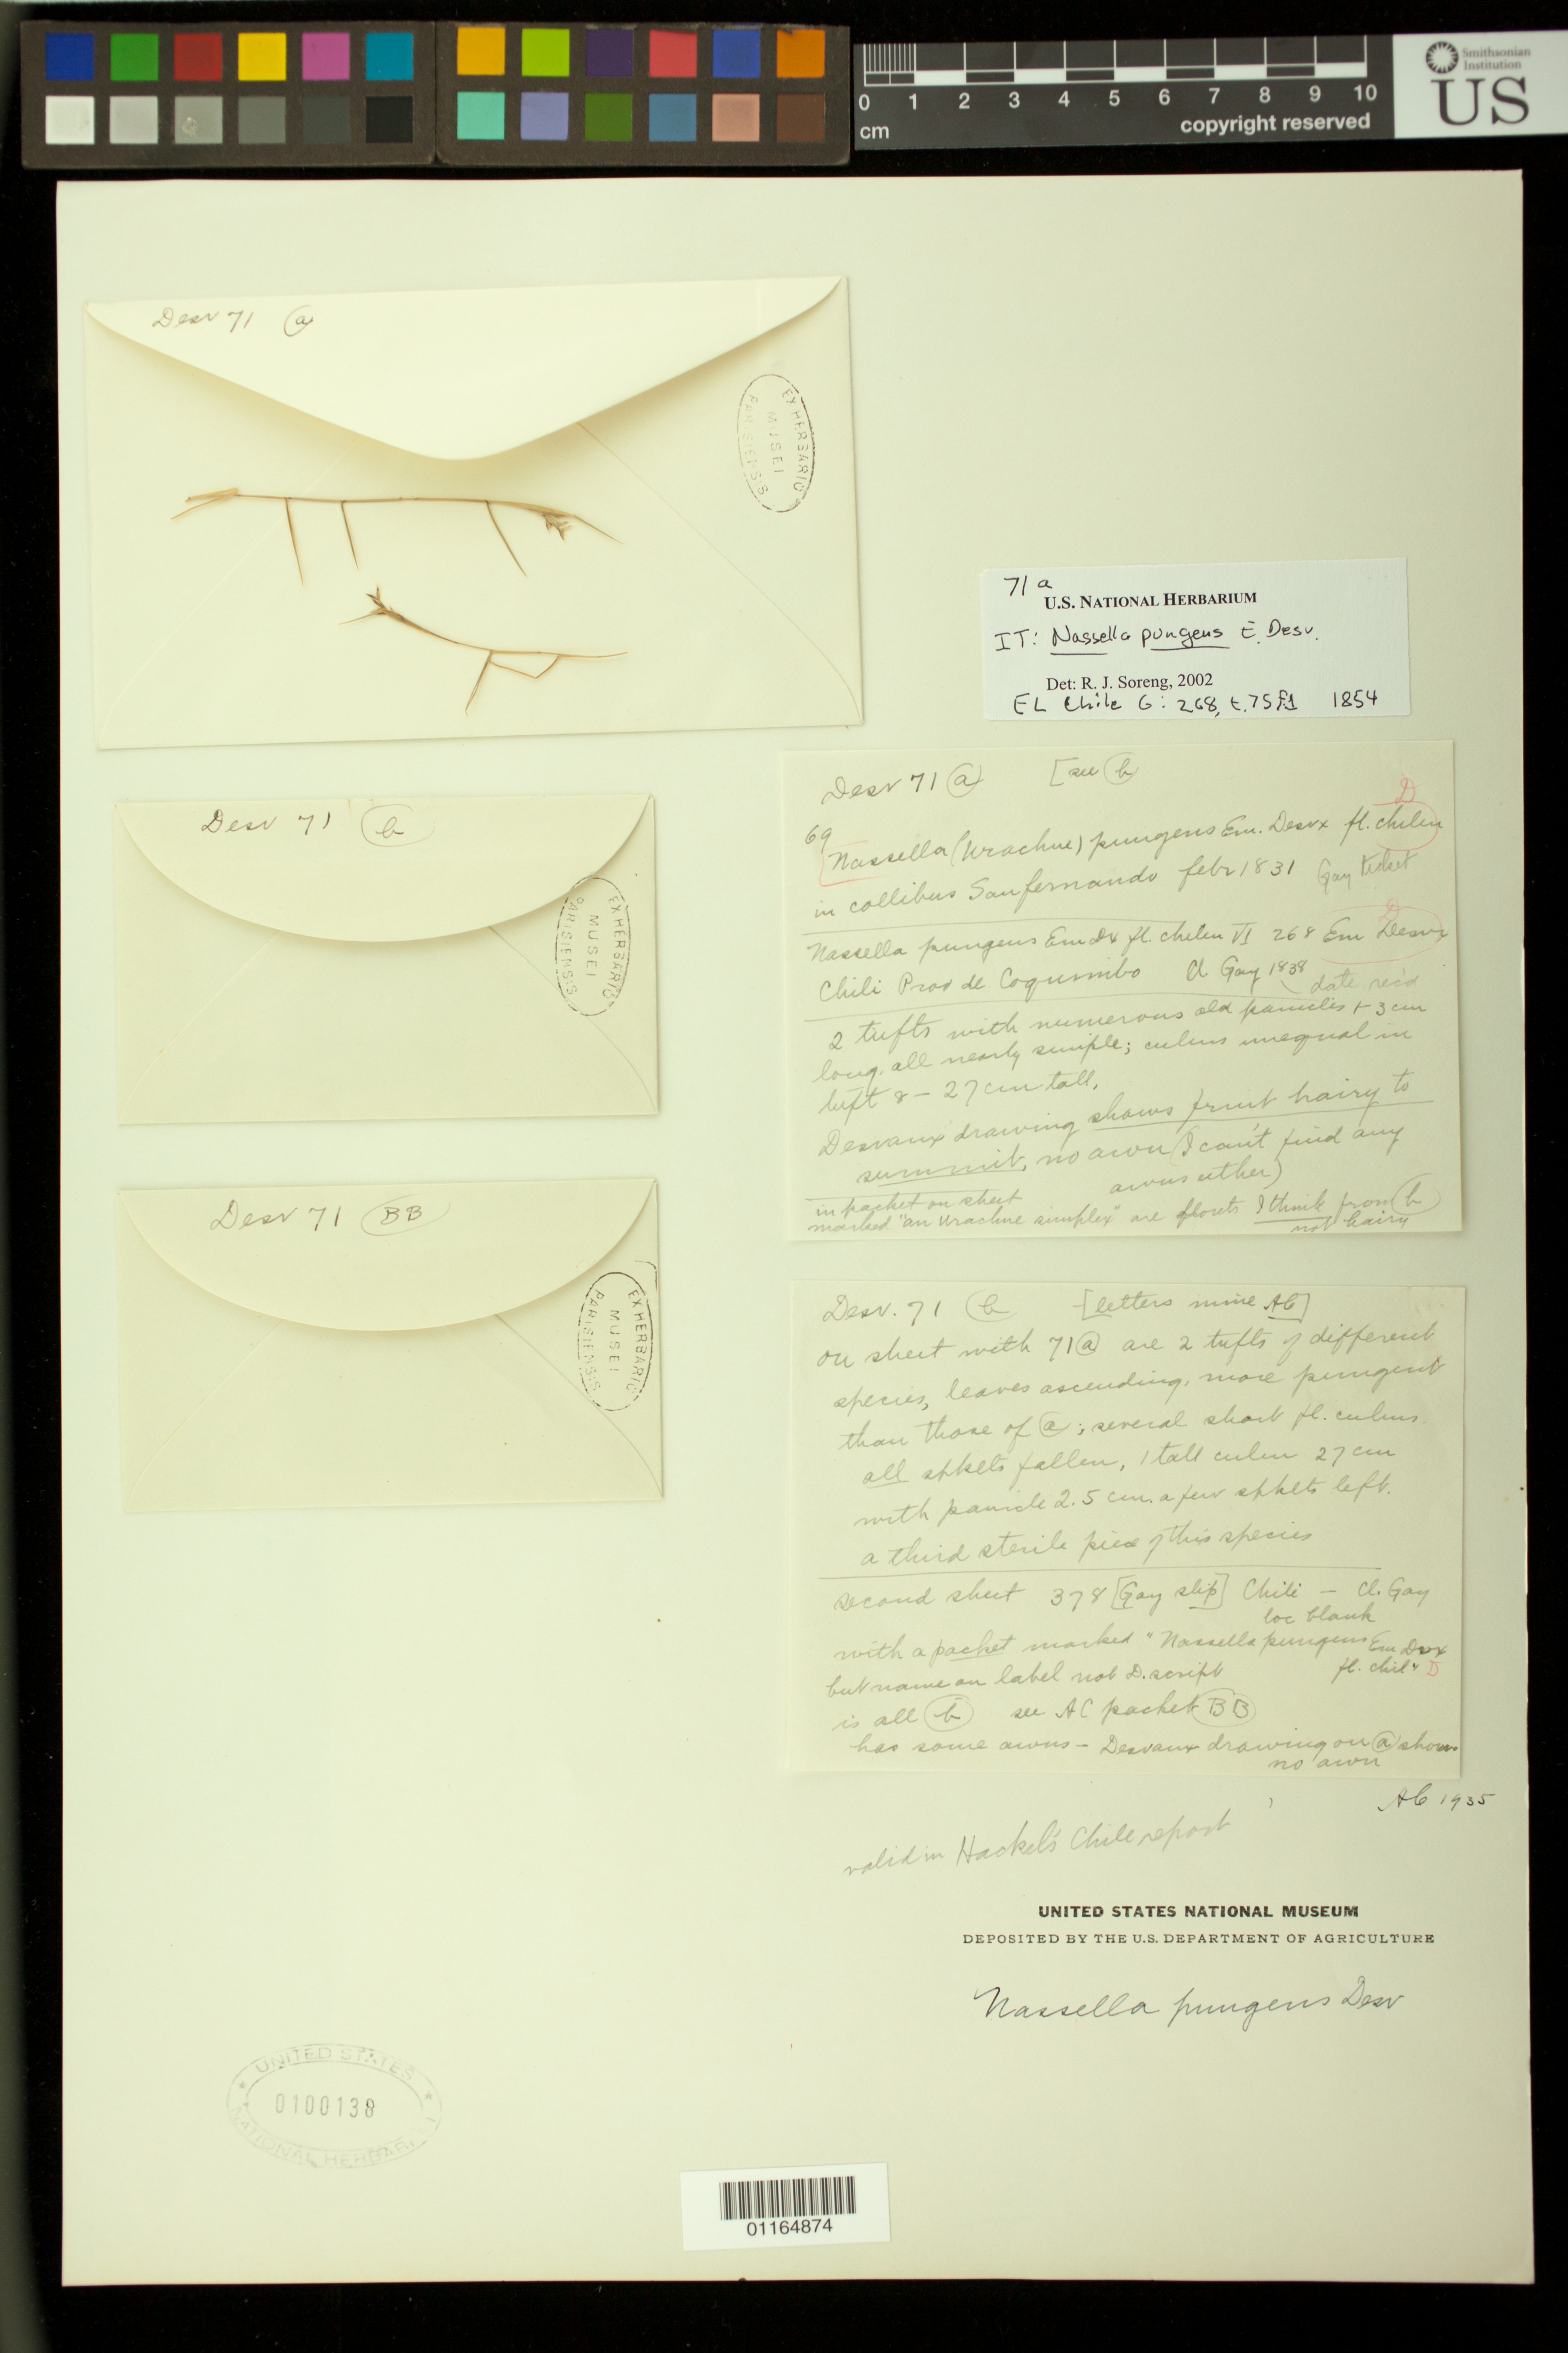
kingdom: Plantae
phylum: Tracheophyta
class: Liliopsida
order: Poales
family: Poaceae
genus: Nassella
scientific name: Nassella pungens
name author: É. Desv.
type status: Type Collection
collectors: C. Gay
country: Chile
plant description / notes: Fragmentary material of type specimen(s) ex herb. Paris, all labeled Desv. 71 but "a", "b", "bb" (added by Alice Chase) with extensive notes.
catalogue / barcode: US 100138